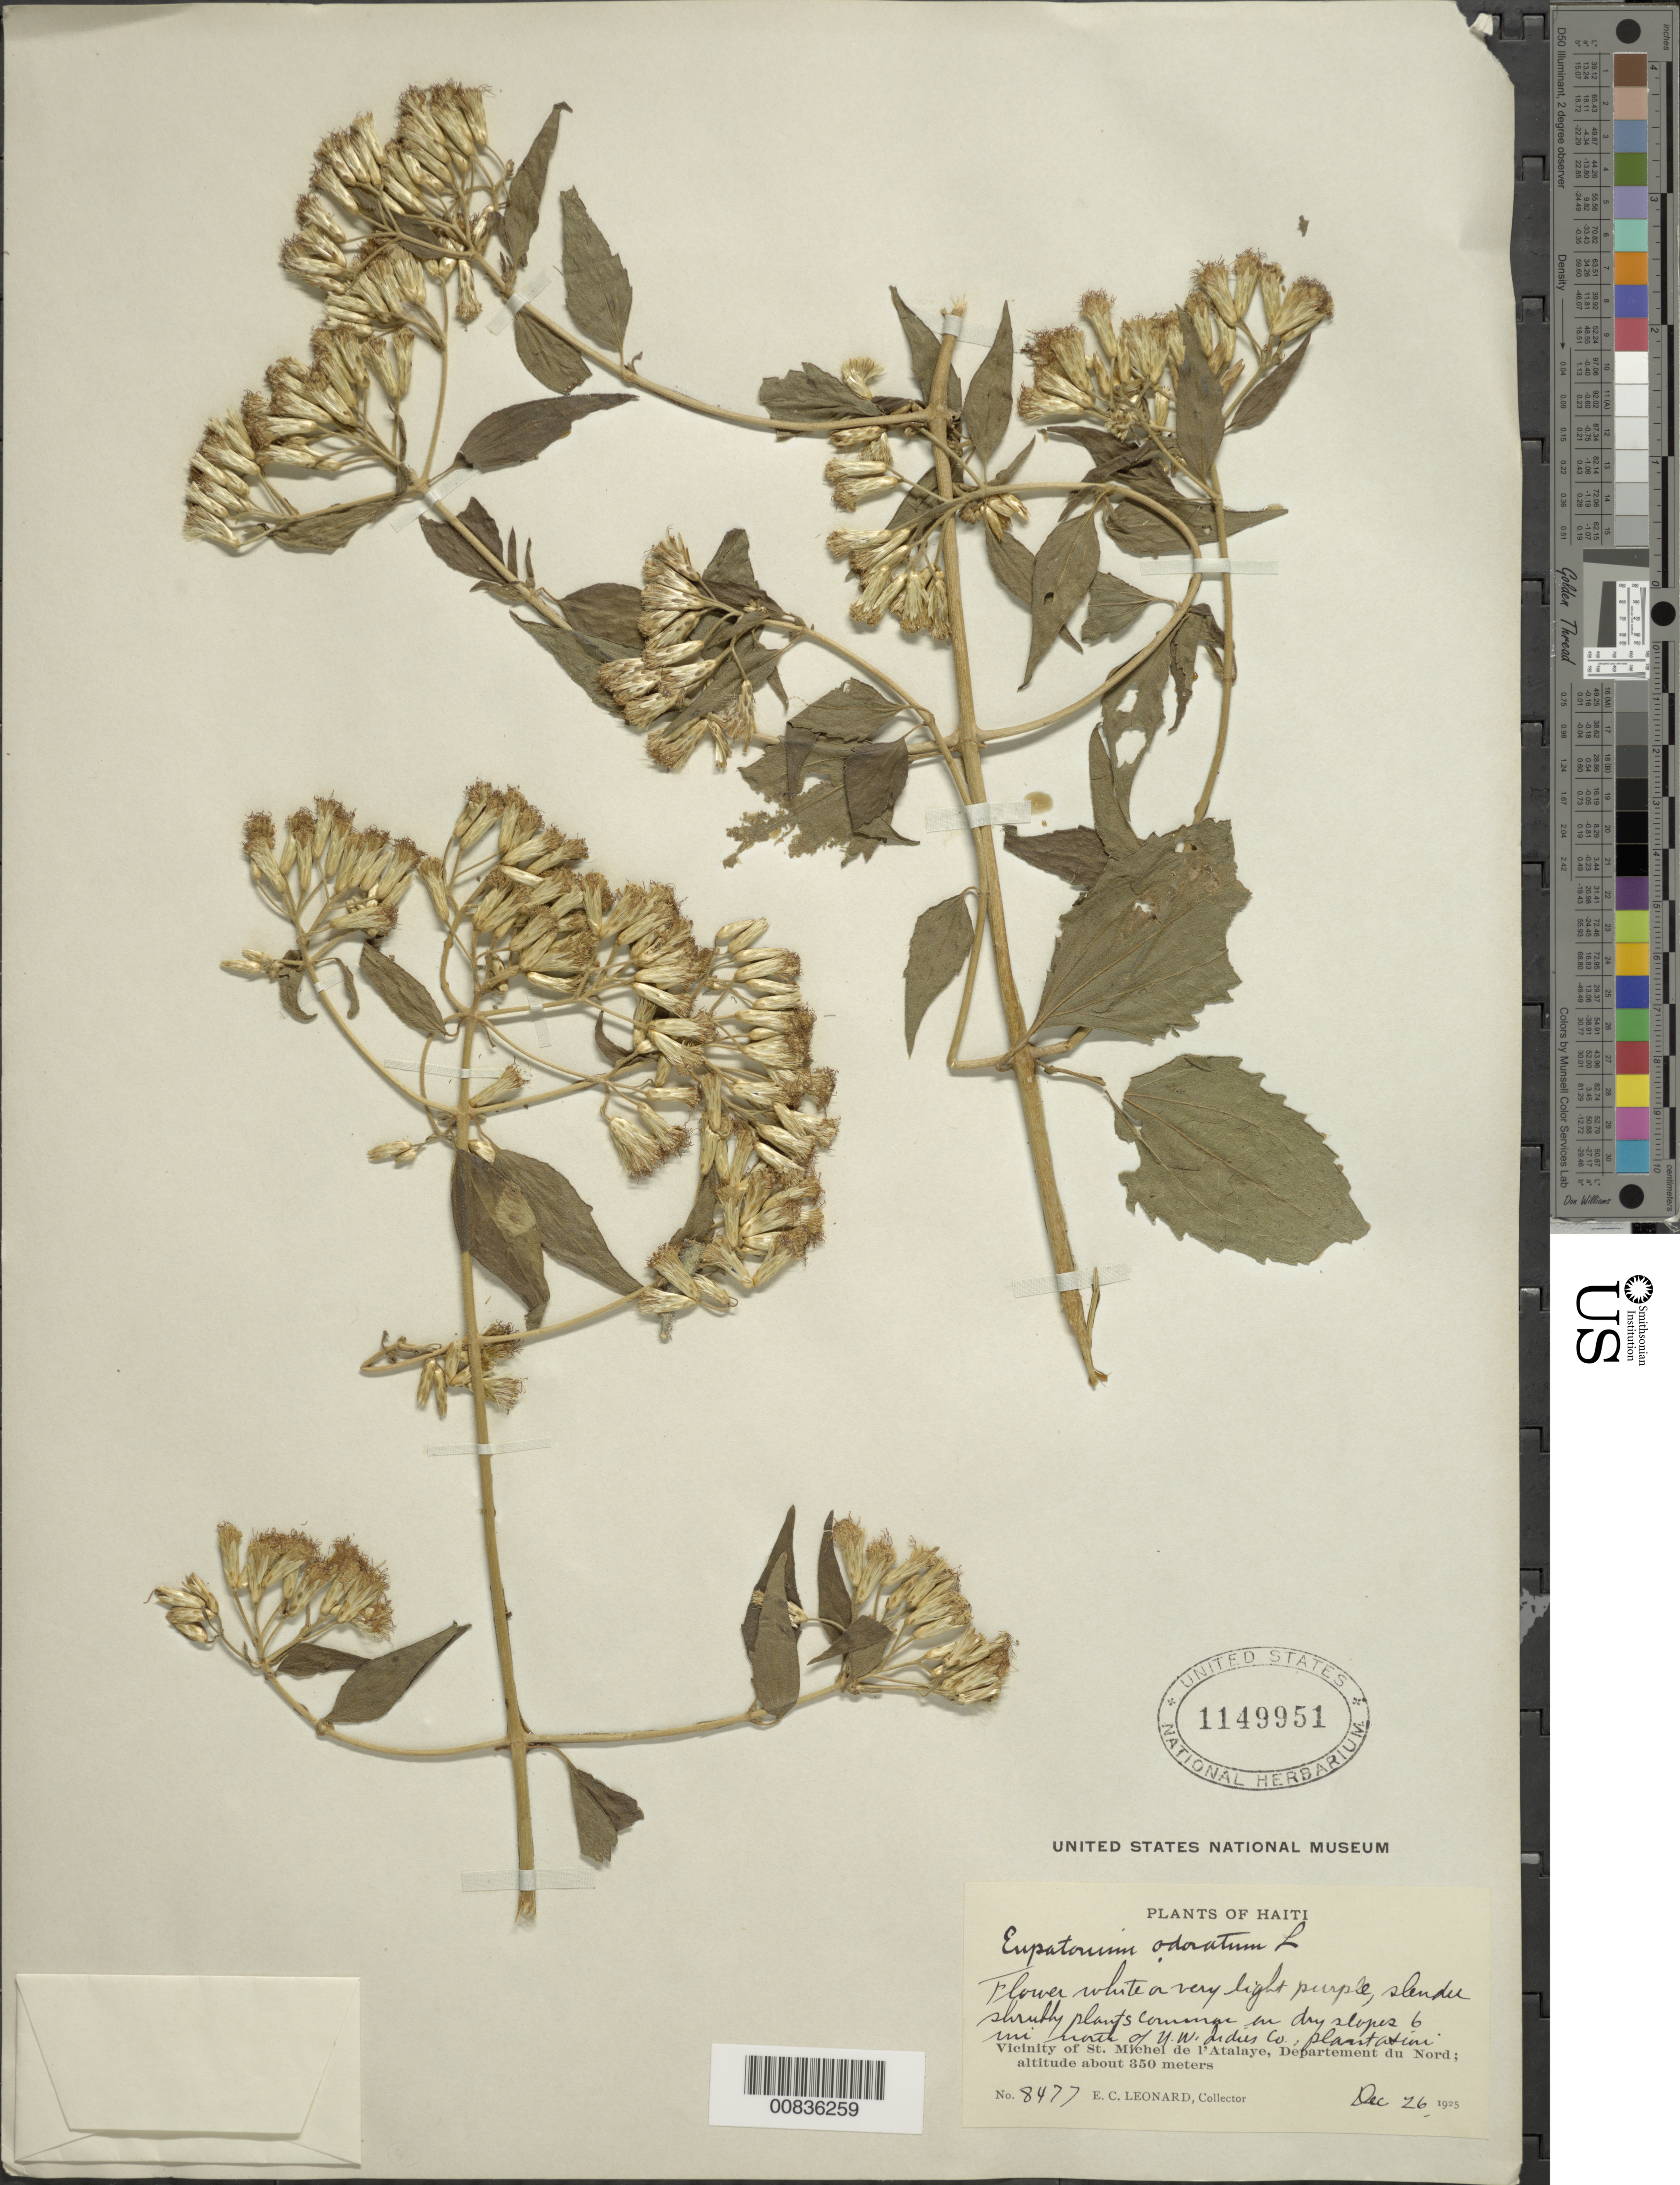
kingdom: Plantae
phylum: Tracheophyta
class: Magnoliopsida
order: Asterales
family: Asteraceae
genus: Chromolaena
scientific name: Chromolaena odorata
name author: (L.) R.M. King & H. Rob.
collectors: E. C. Leonard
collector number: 8477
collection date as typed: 26 Dec 1925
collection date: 1925-12-26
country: Haiti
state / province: Artibonite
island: Hispaniola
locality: Vicinity of St. Michel de l'Atalaye, 6 miles N of UW Indies Co. Plantation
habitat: Dry slopes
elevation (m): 350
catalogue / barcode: US 1149951